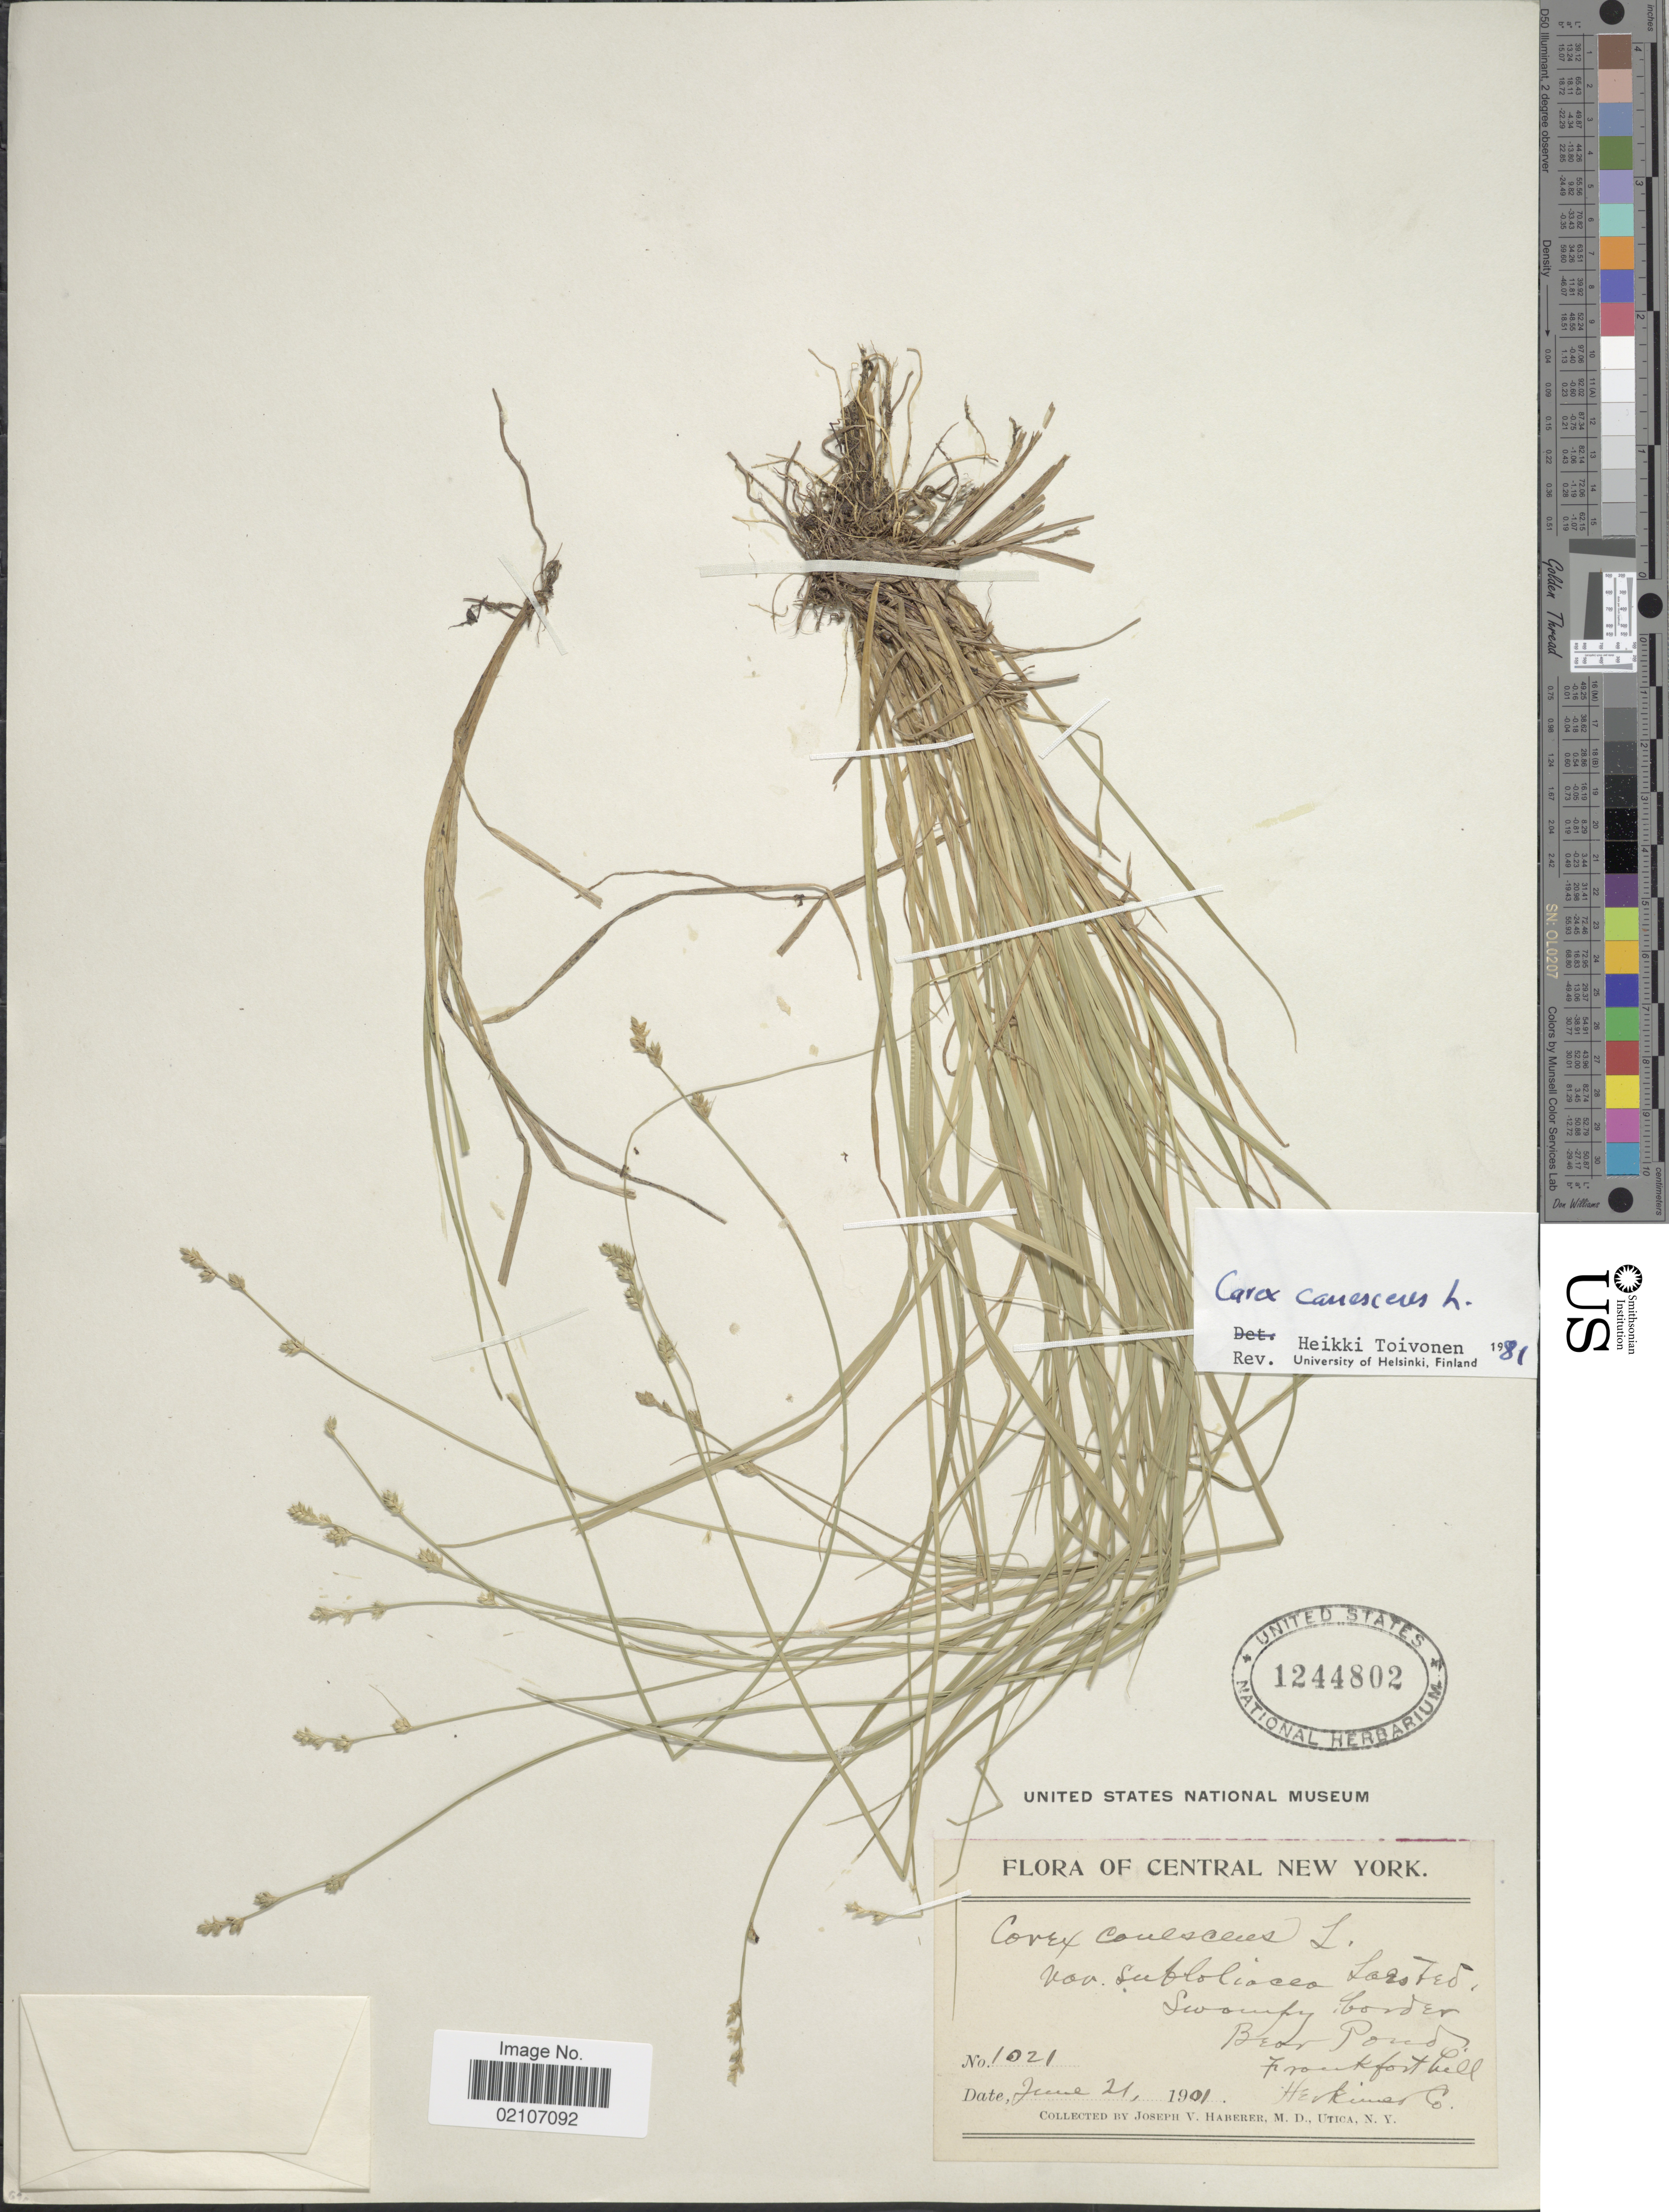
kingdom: Plantae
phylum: Tracheophyta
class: Liliopsida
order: Poales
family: Cyperaceae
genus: Carex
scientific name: Carex canescens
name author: L.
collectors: J. V. Haberer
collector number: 1021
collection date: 1901-06-21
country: United States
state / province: New York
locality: Central New York, Swampy border, Bear Pond, Frankfort Hill, Herkimer Co.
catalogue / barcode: US 1244802